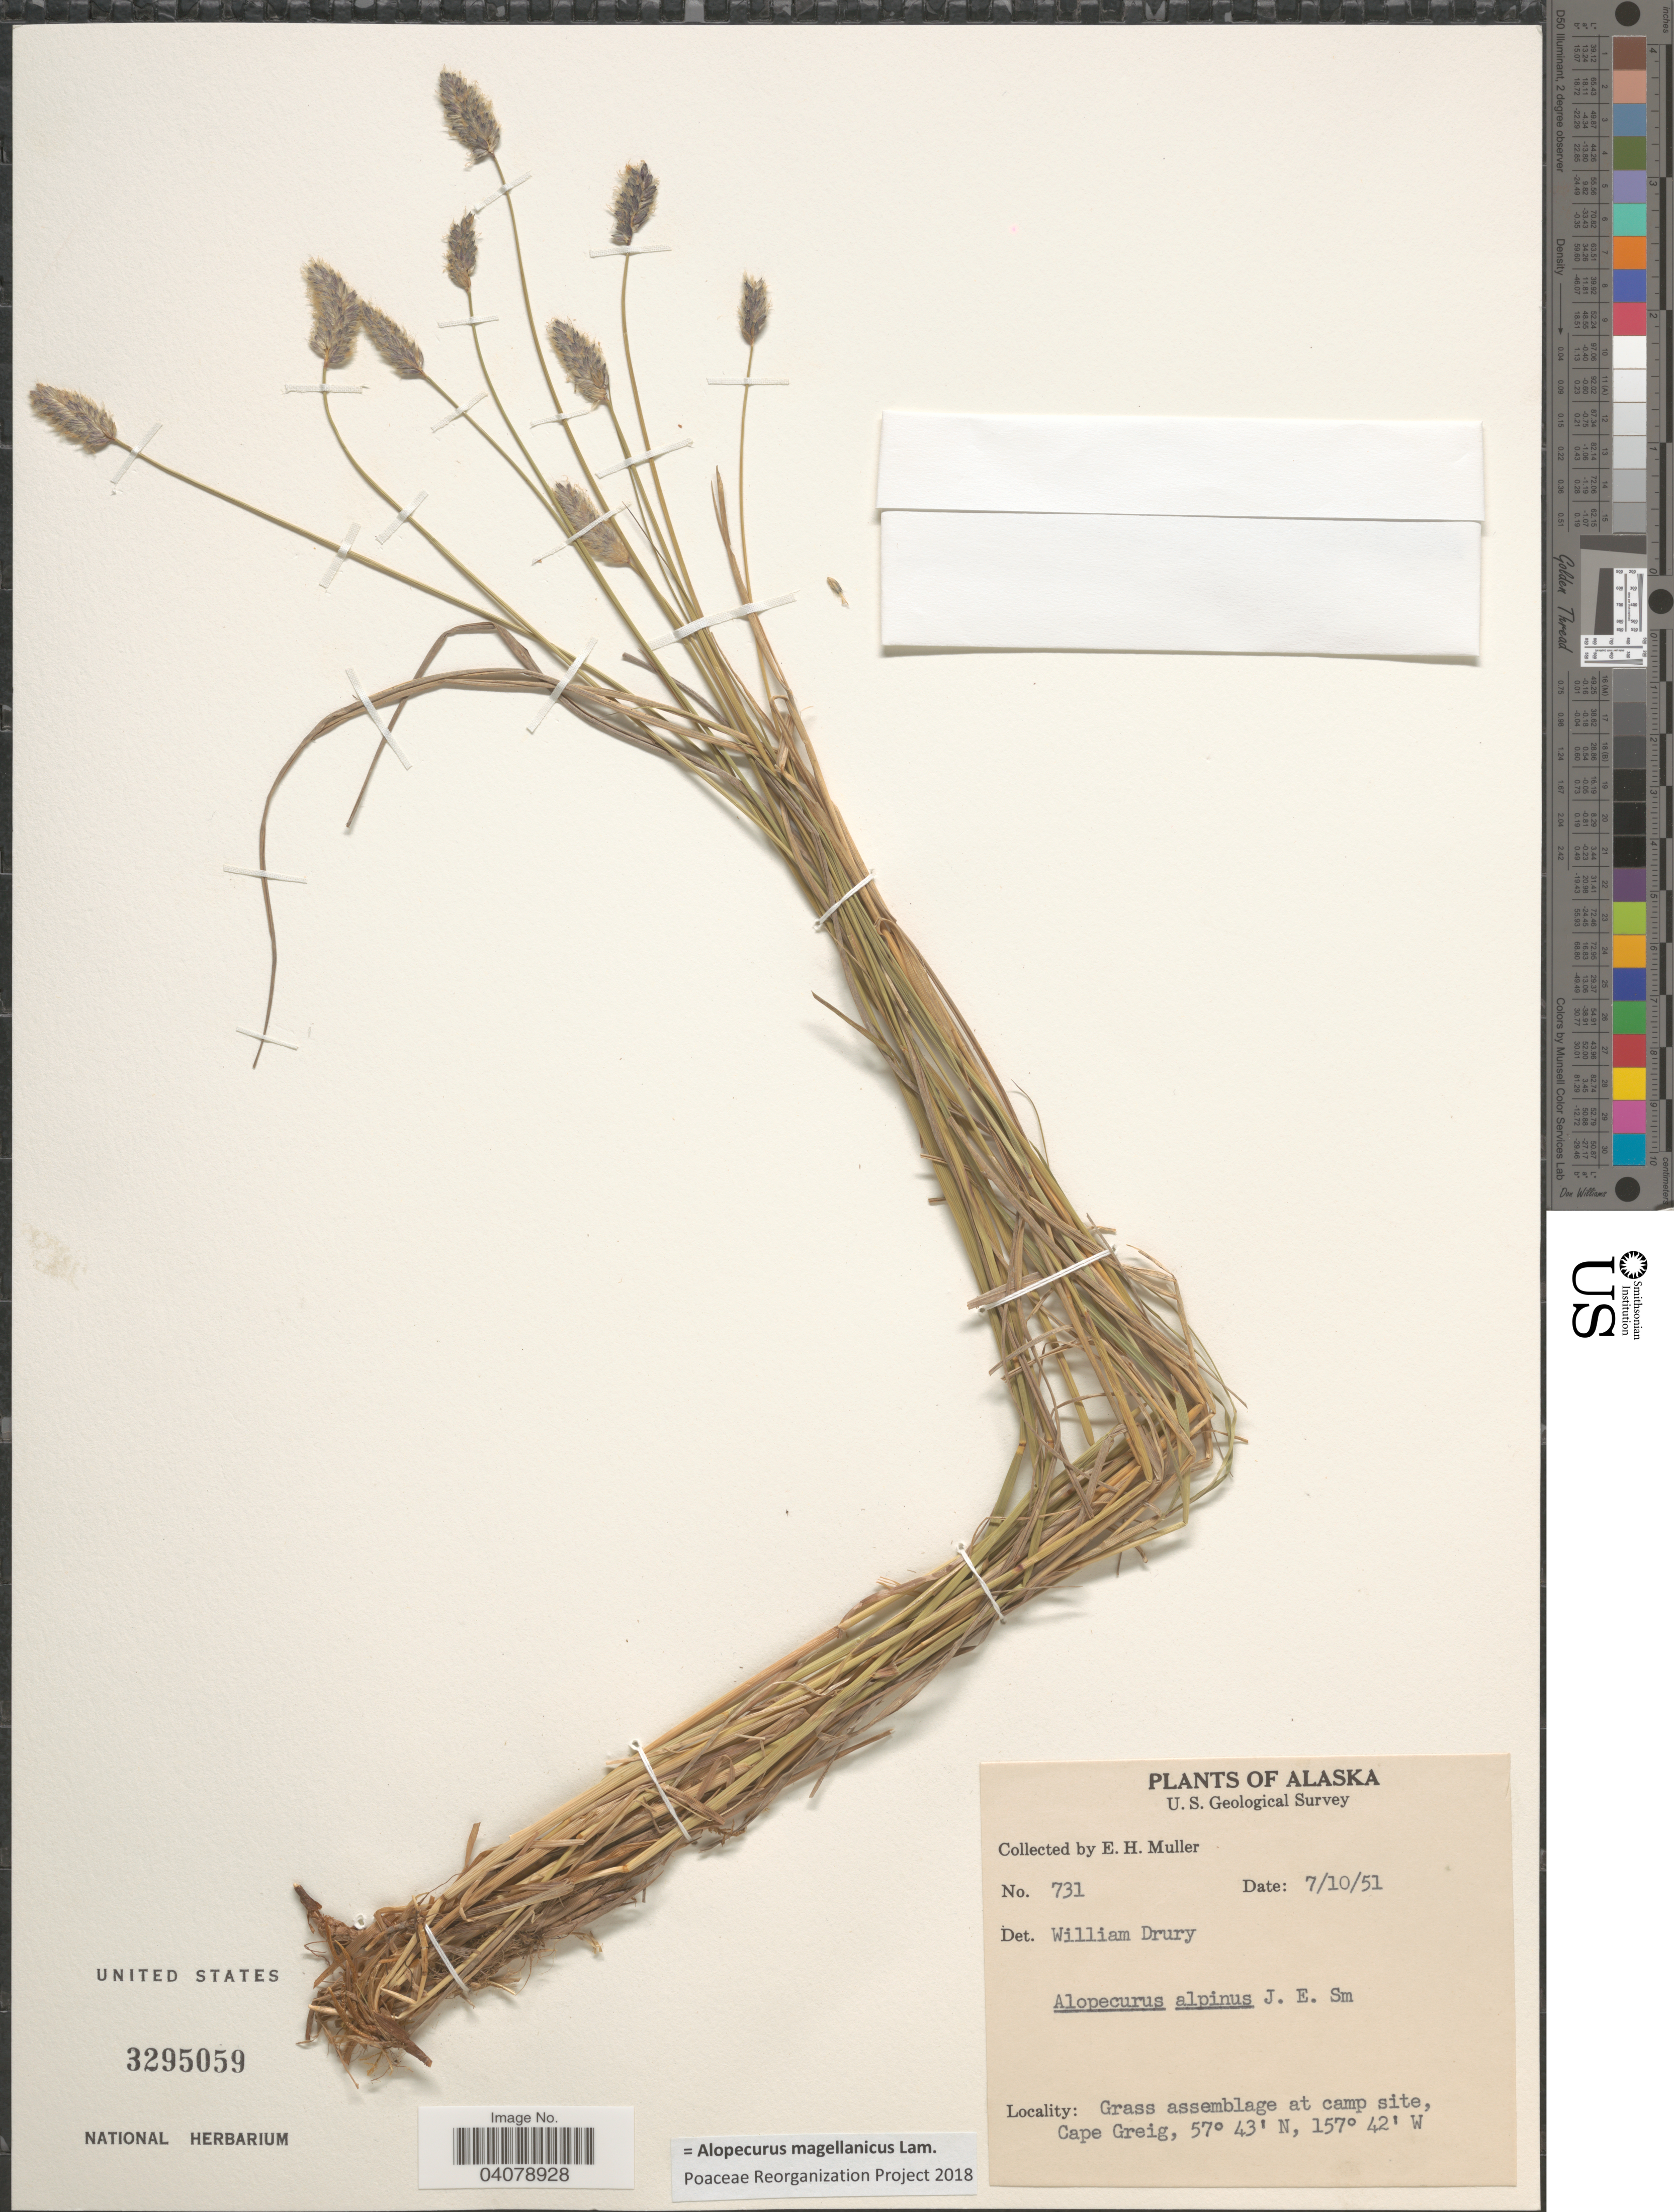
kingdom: Plantae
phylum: Tracheophyta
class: Liliopsida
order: Poales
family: Poaceae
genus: Alopecurus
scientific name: Alopecurus magellanicus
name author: Lam.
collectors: E. H. Muller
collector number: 731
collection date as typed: Transcribed d/m/y: 10/7/51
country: United States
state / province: Alaska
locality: U.S. Geological Survey. Cape Greig.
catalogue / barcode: US 3295059